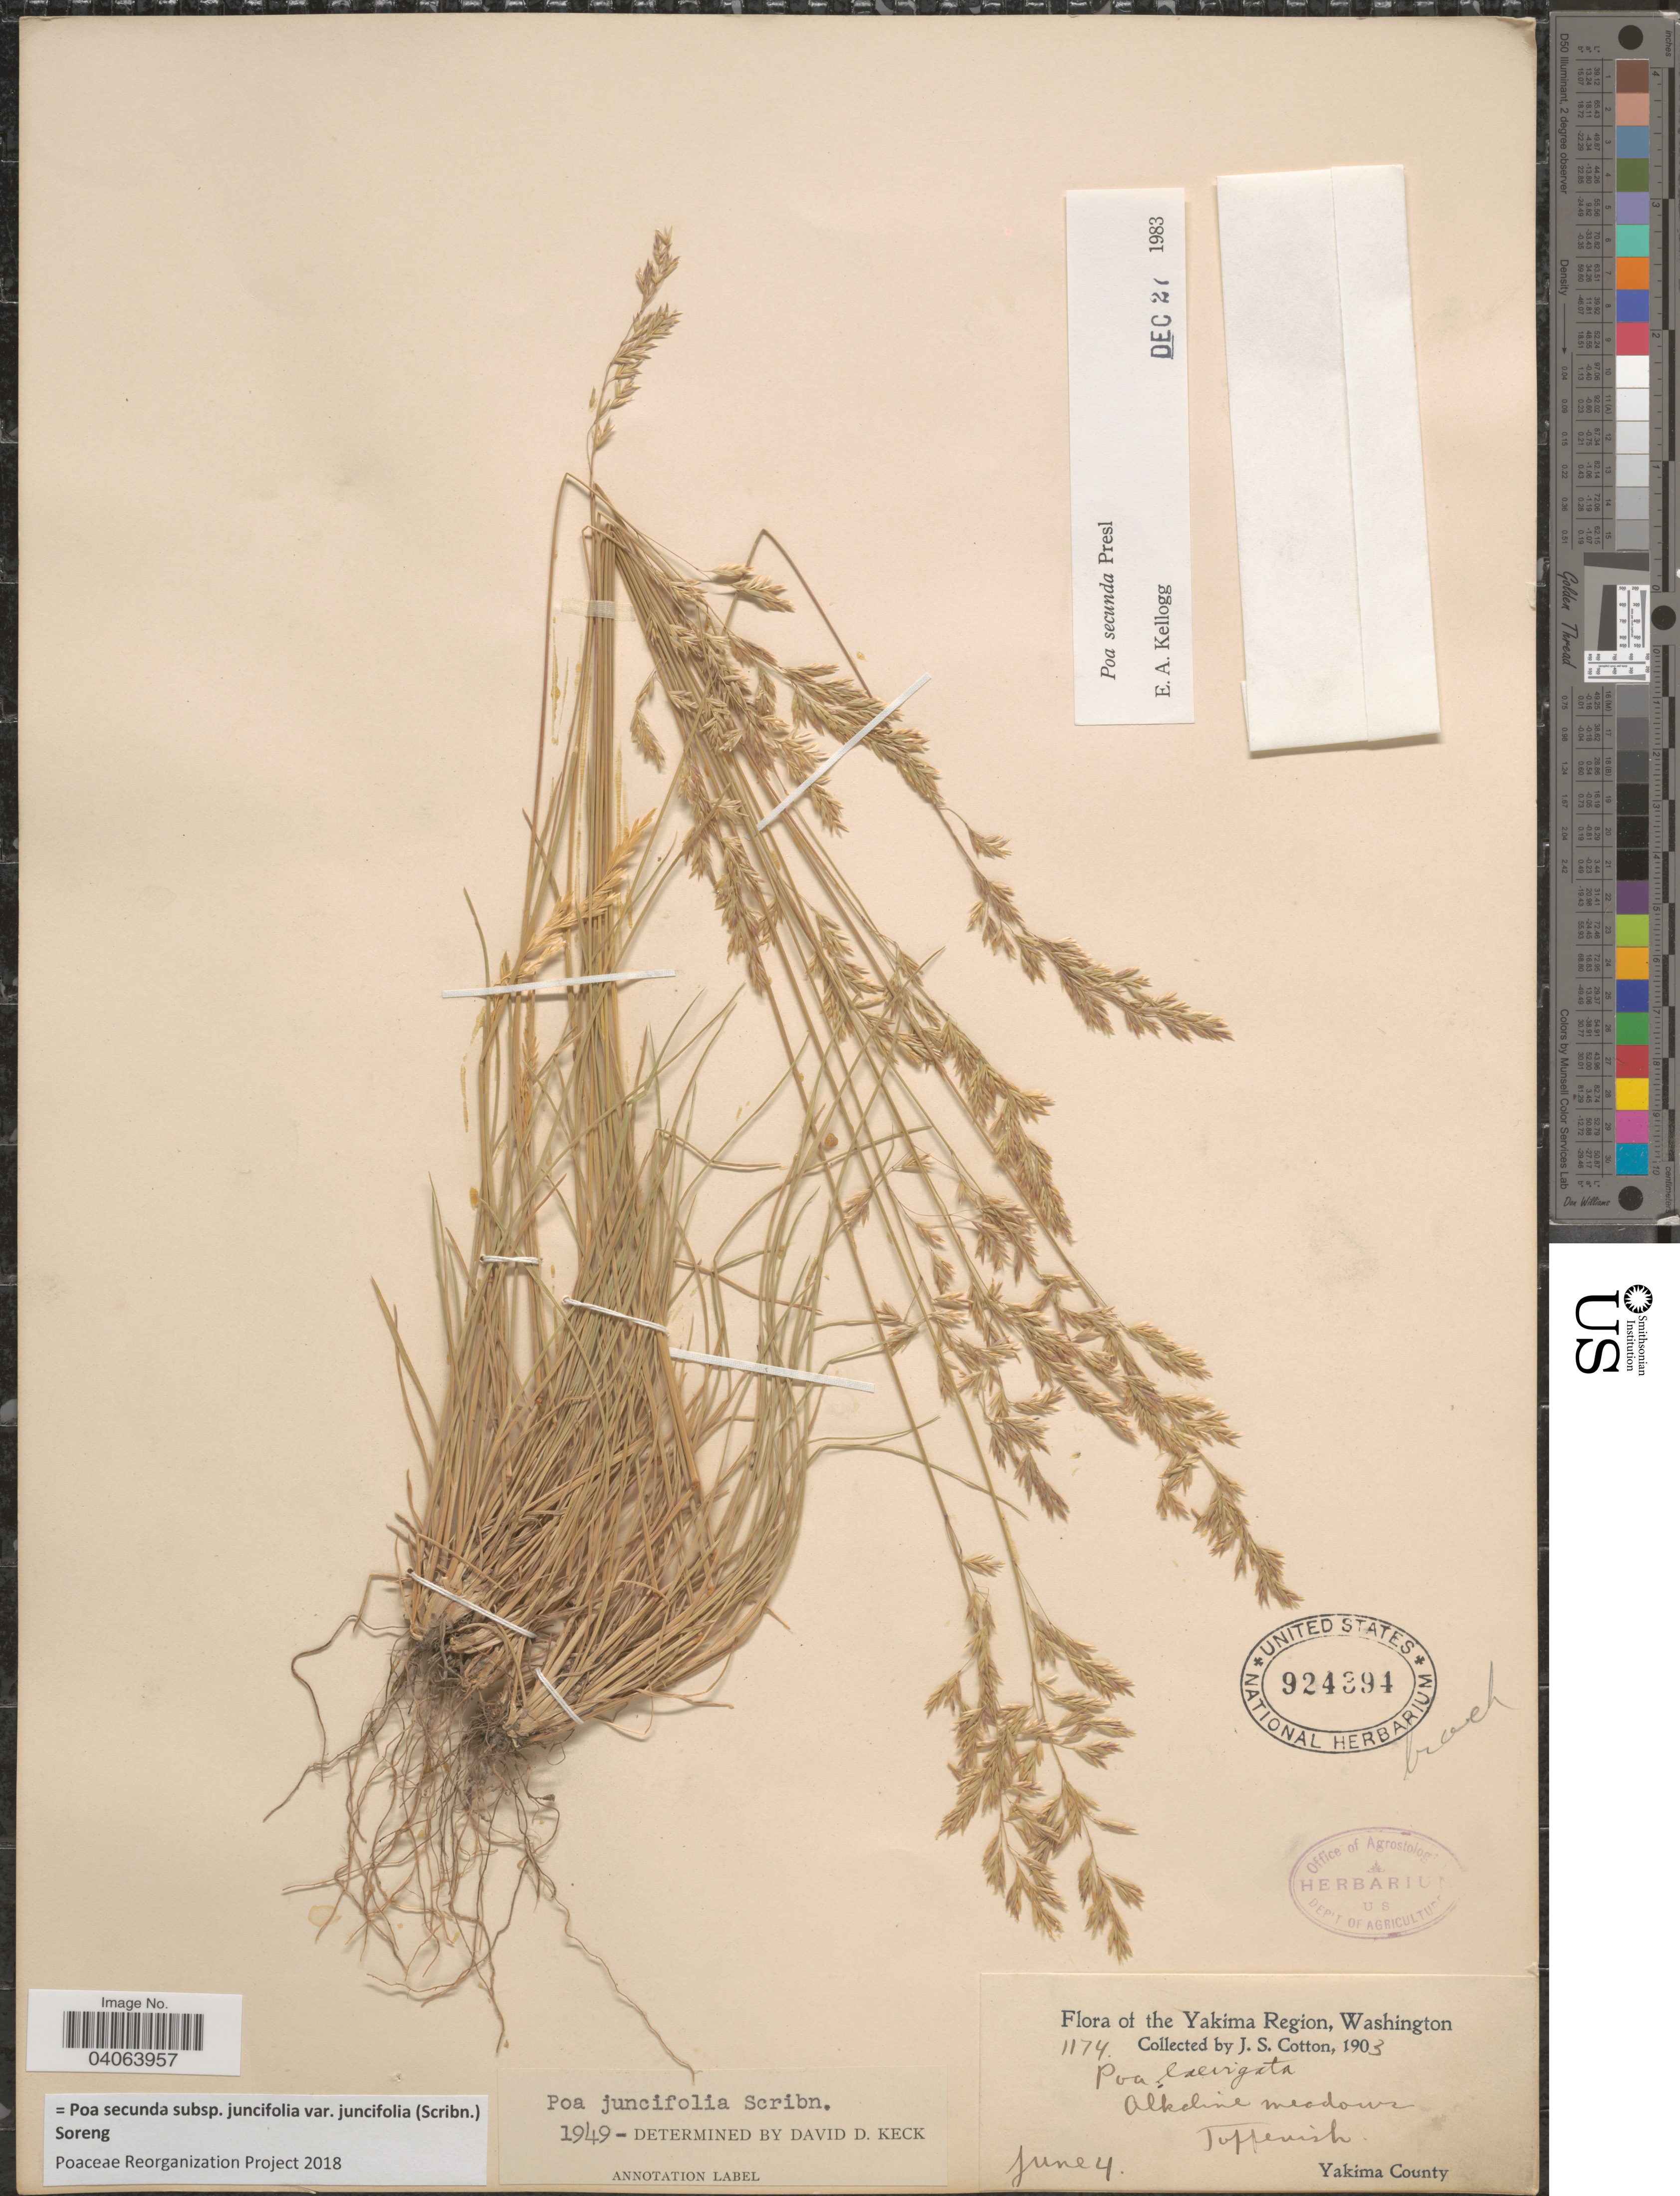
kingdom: Plantae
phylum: Tracheophyta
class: Liliopsida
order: Poales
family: Poaceae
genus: Poa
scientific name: Poa secunda subsp. juncifolia var. juncifolia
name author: (Scribn.) Soreng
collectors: J. S. Cotton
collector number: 1174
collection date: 1903-06-04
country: United States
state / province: Washington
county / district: Yakima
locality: The Yakima Region. Toppenish. Yakima County.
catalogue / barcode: US 924394